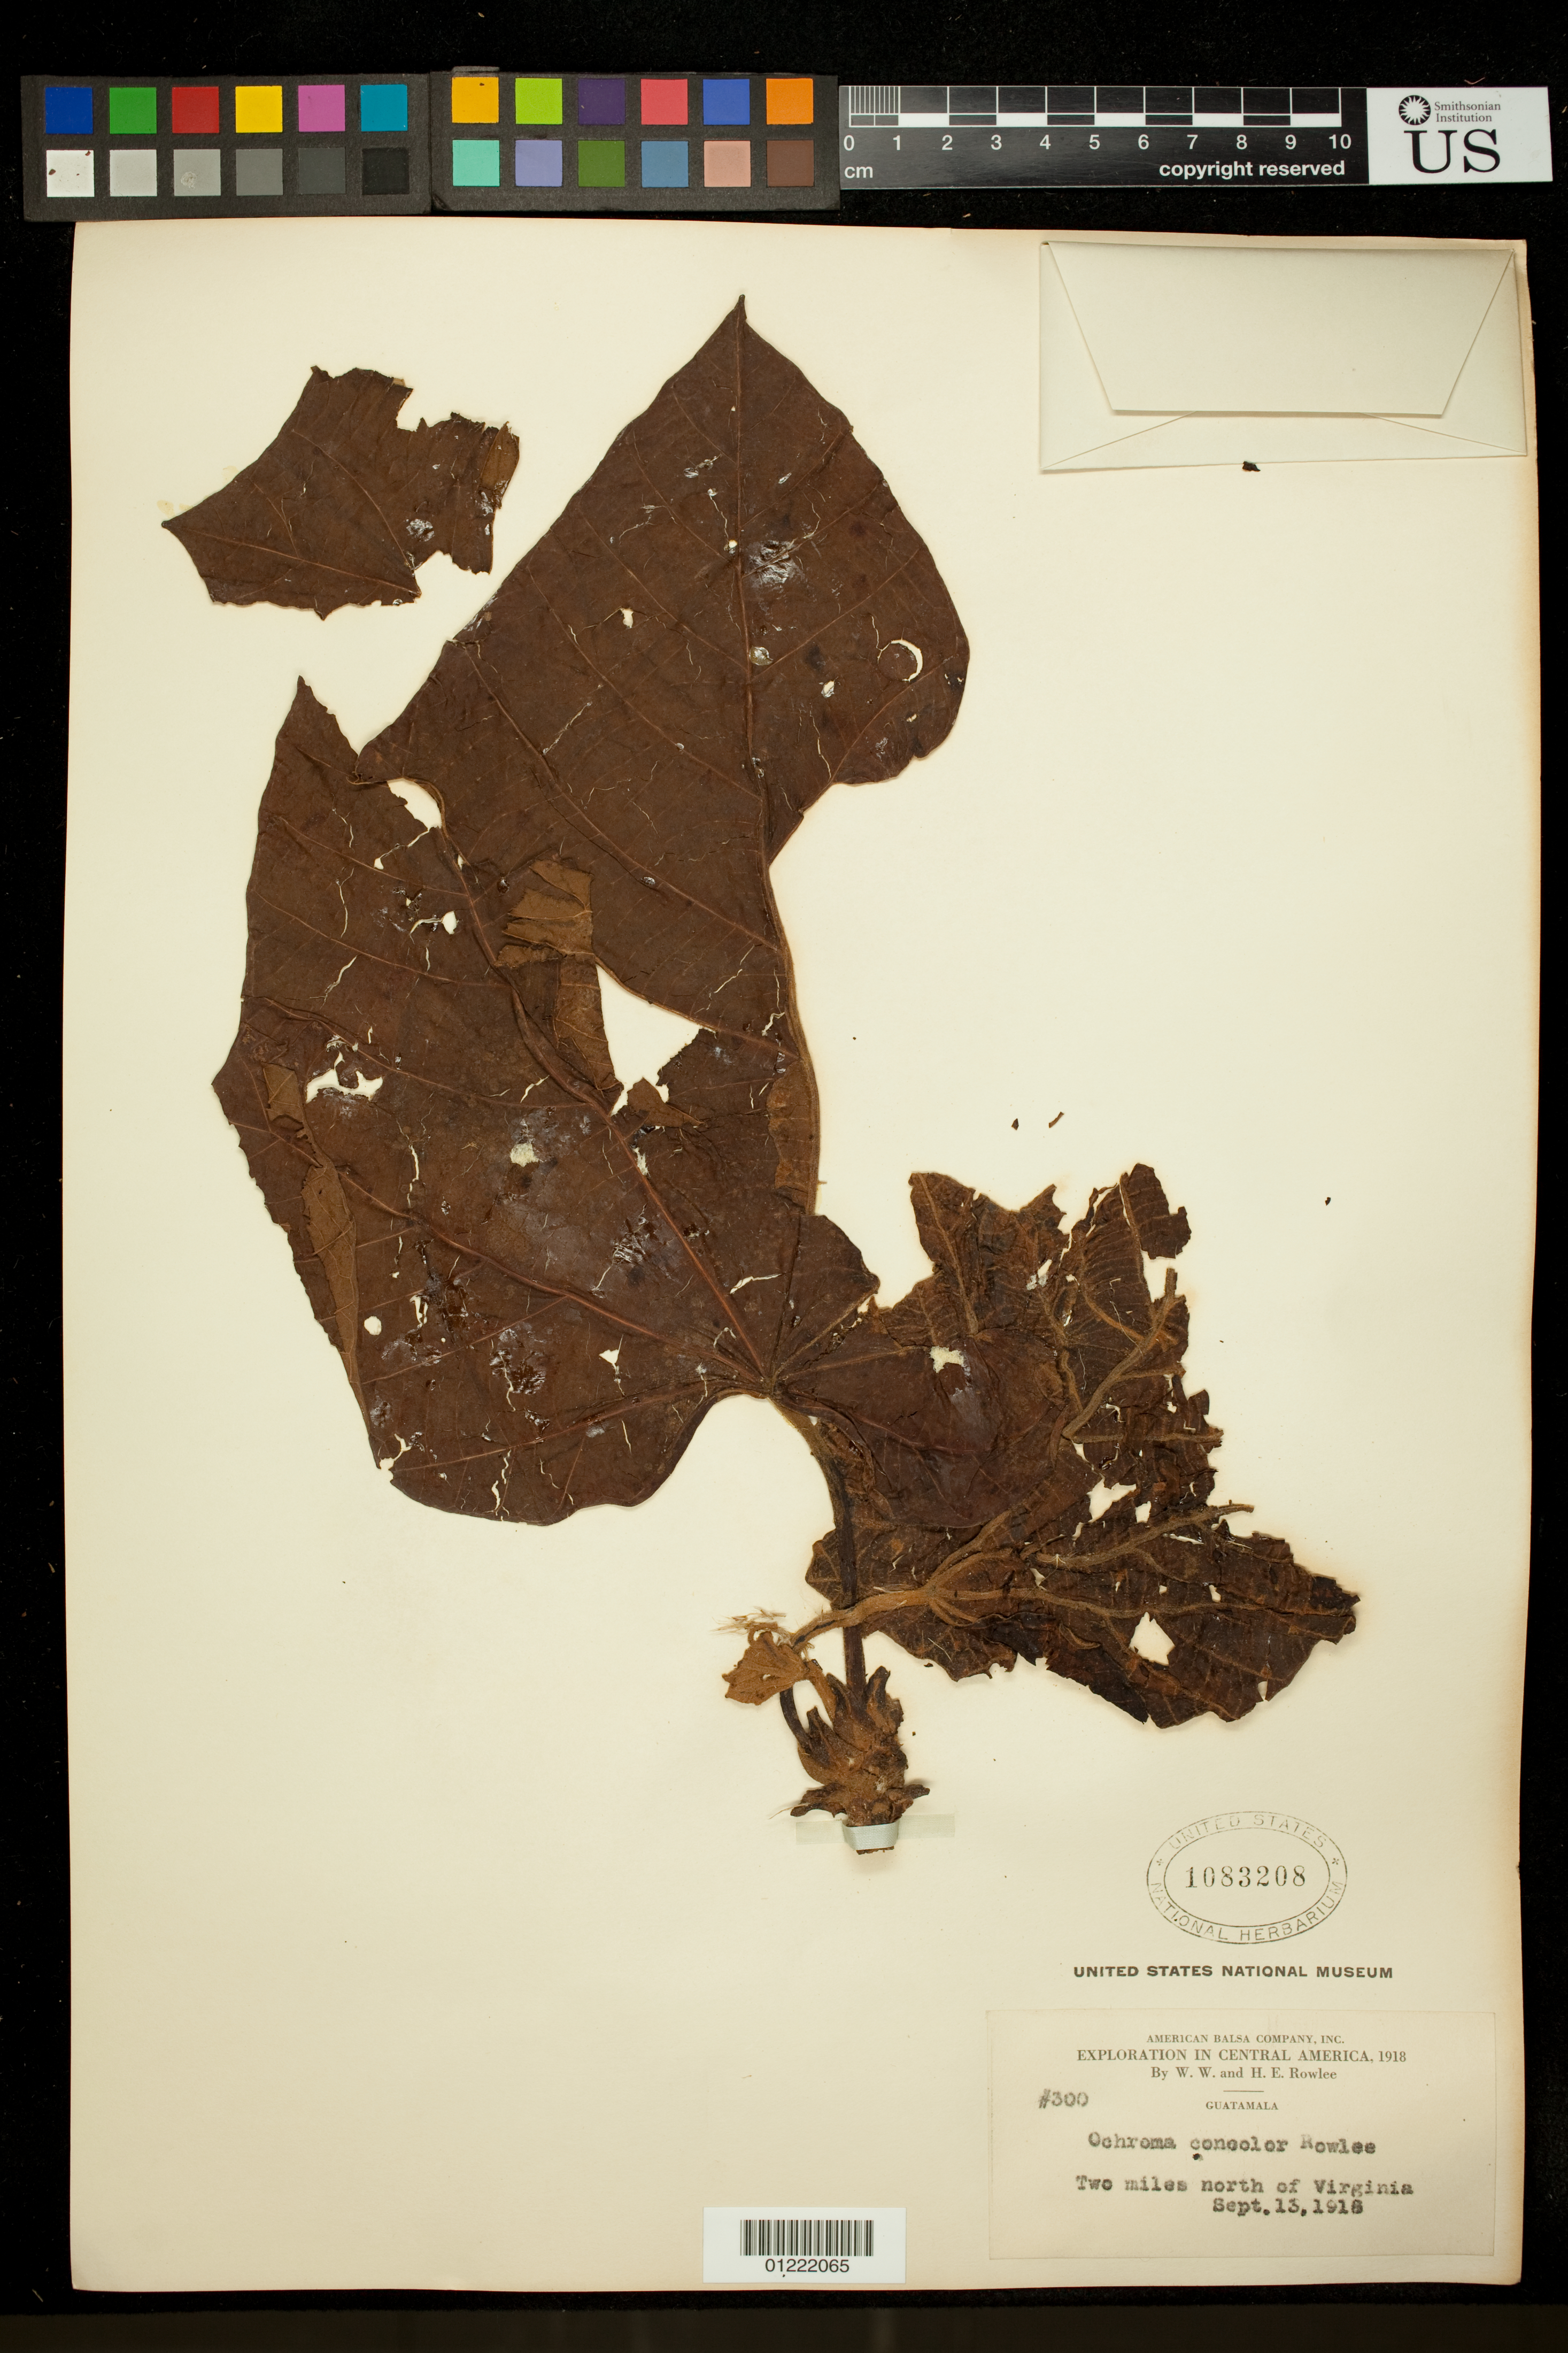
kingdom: Plantae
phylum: Tracheophyta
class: Magnoliopsida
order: Malvales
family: Malvaceae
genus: Ochroma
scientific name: Ochroma pyramidale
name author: (Cav. ex Lam.) Urb.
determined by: Dorr, L. J., (BOT), Smithsonian Institution - National Museum of Natural History (UNITED STATES)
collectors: W. W. Rowlee & H. E. Rowlee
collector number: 300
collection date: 1918-09-13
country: Guatemala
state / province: El Quiché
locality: Two miles north of Virginia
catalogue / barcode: US 1083208